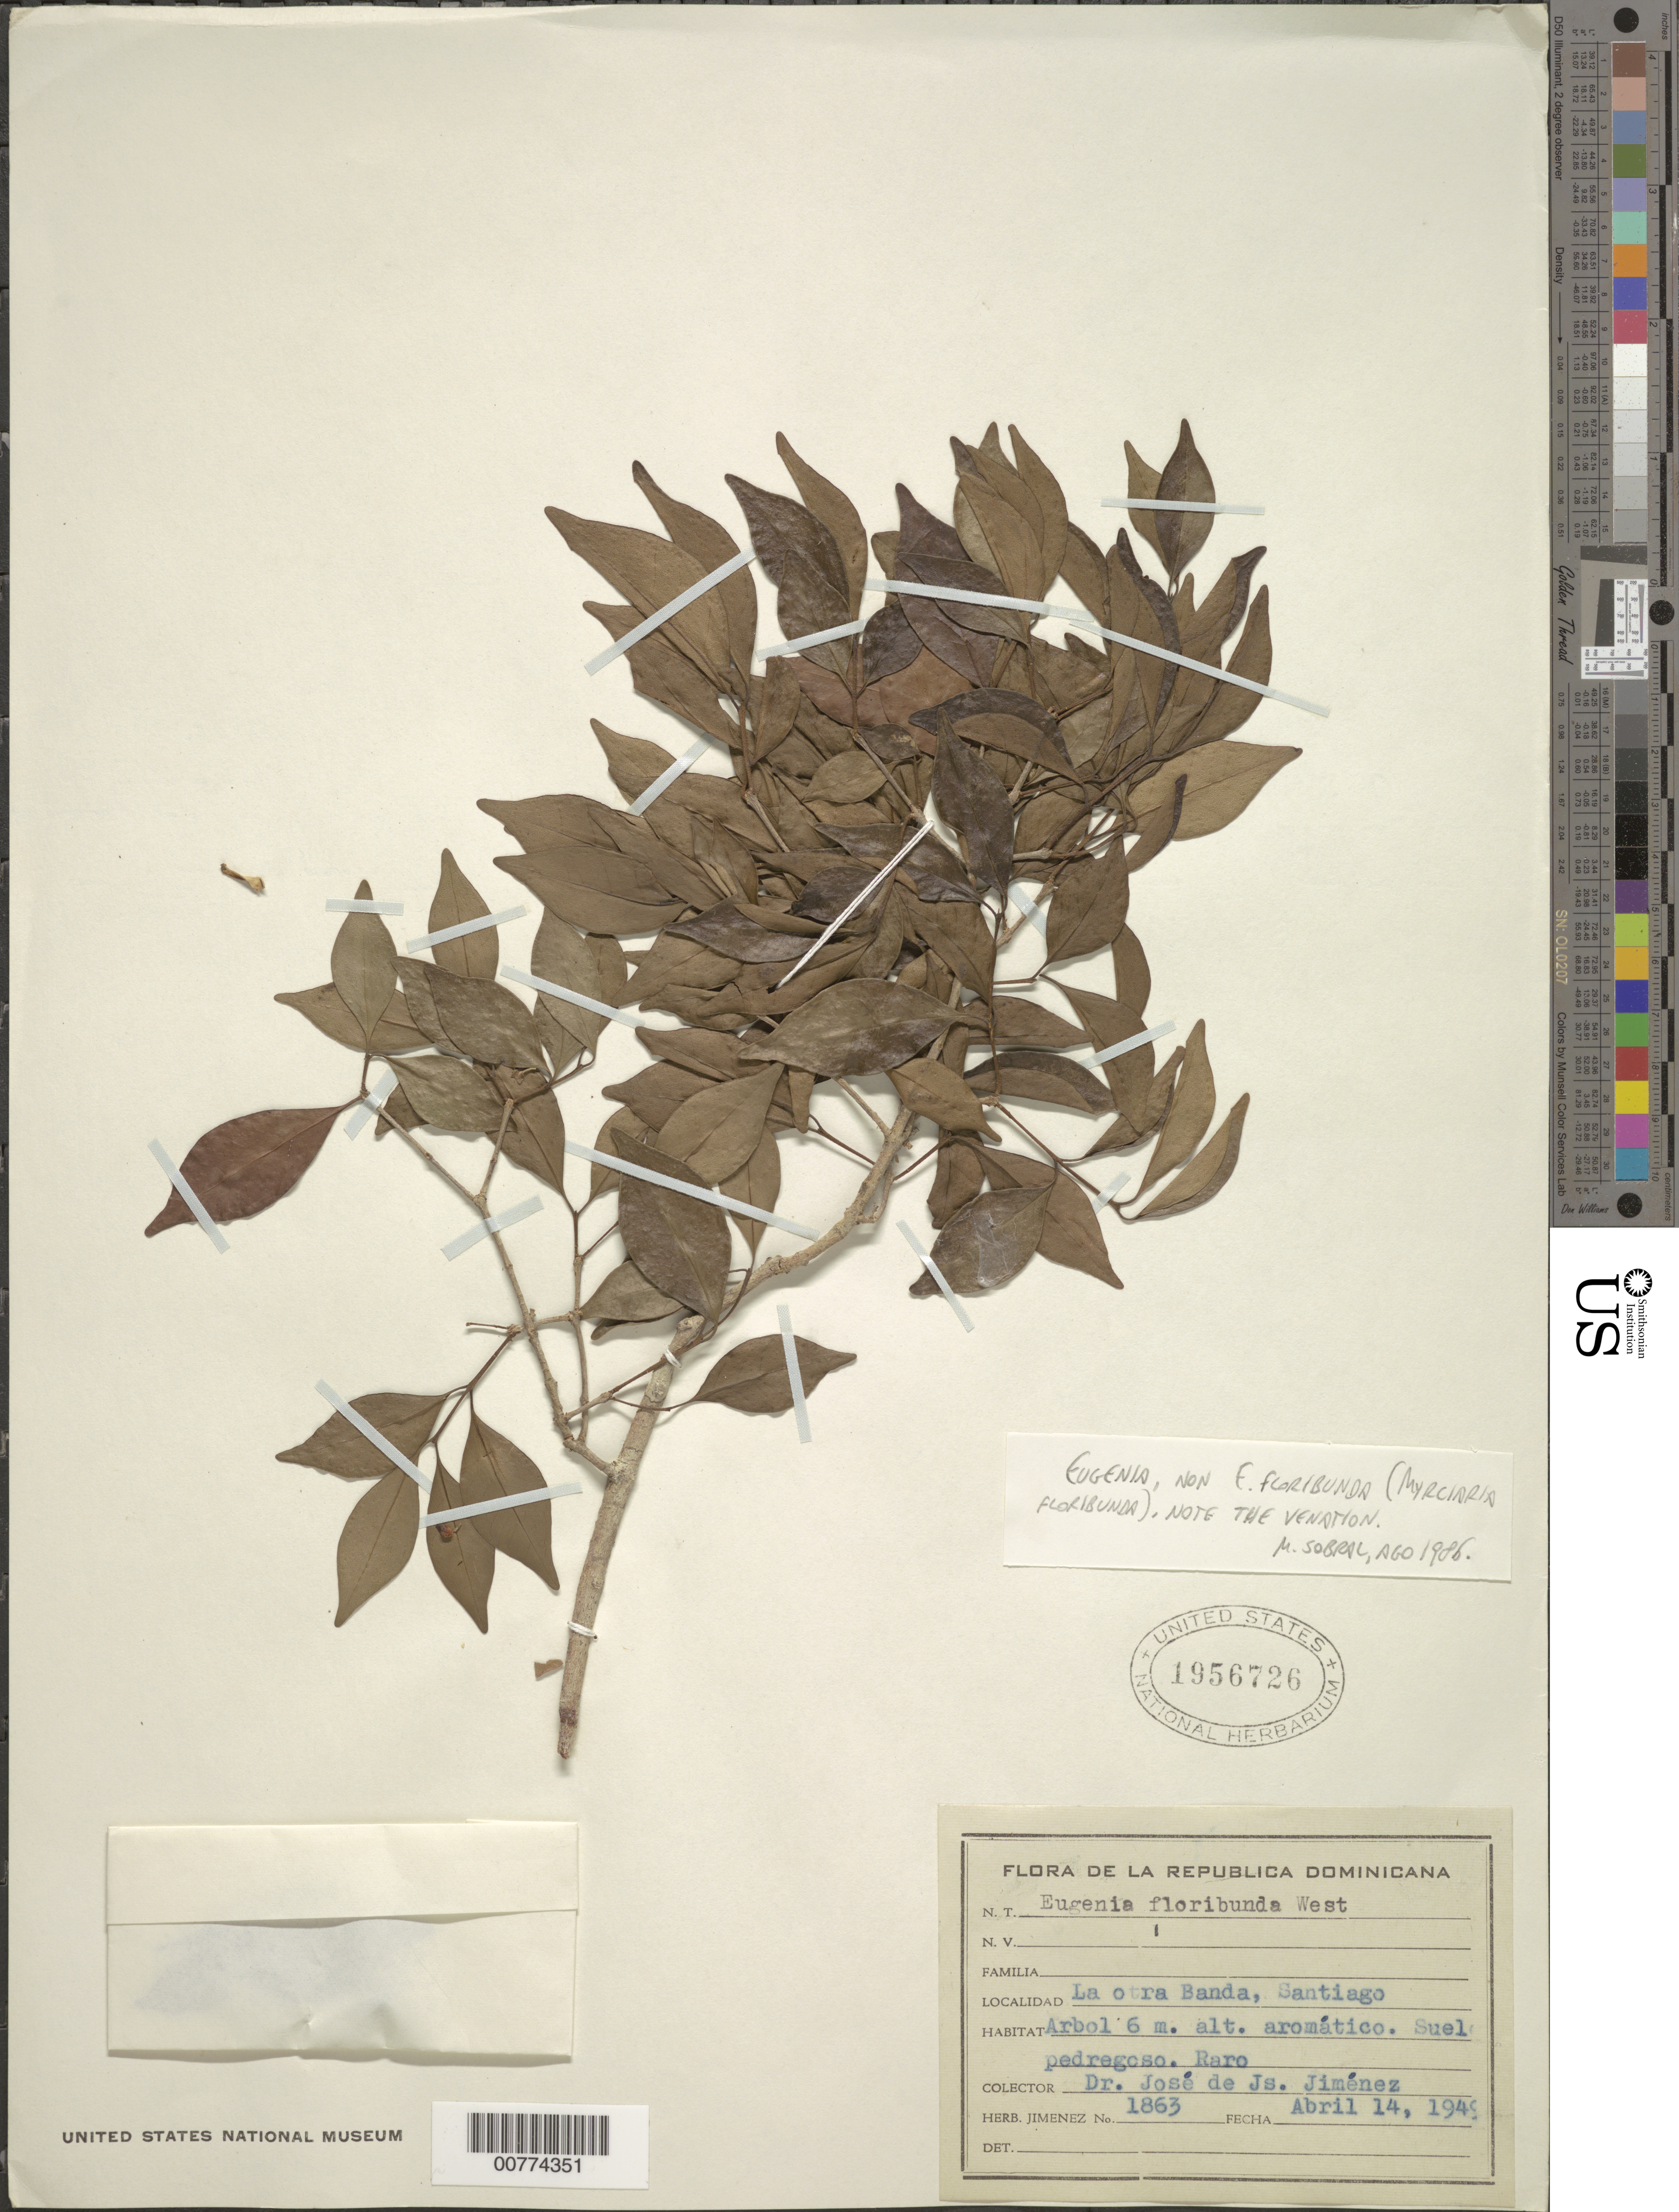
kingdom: Plantae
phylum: Tracheophyta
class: Magnoliopsida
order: Myrtales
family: Myrtaceae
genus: Eugenia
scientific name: Eugenia sp.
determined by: Sobral, M.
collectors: J. J. Jiménez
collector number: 1863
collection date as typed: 14 Apr 1949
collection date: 1949-04-14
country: Dominican Republic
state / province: Santiago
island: Hispaniola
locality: La Otra Banda.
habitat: Rocky soil.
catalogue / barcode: US 1956726